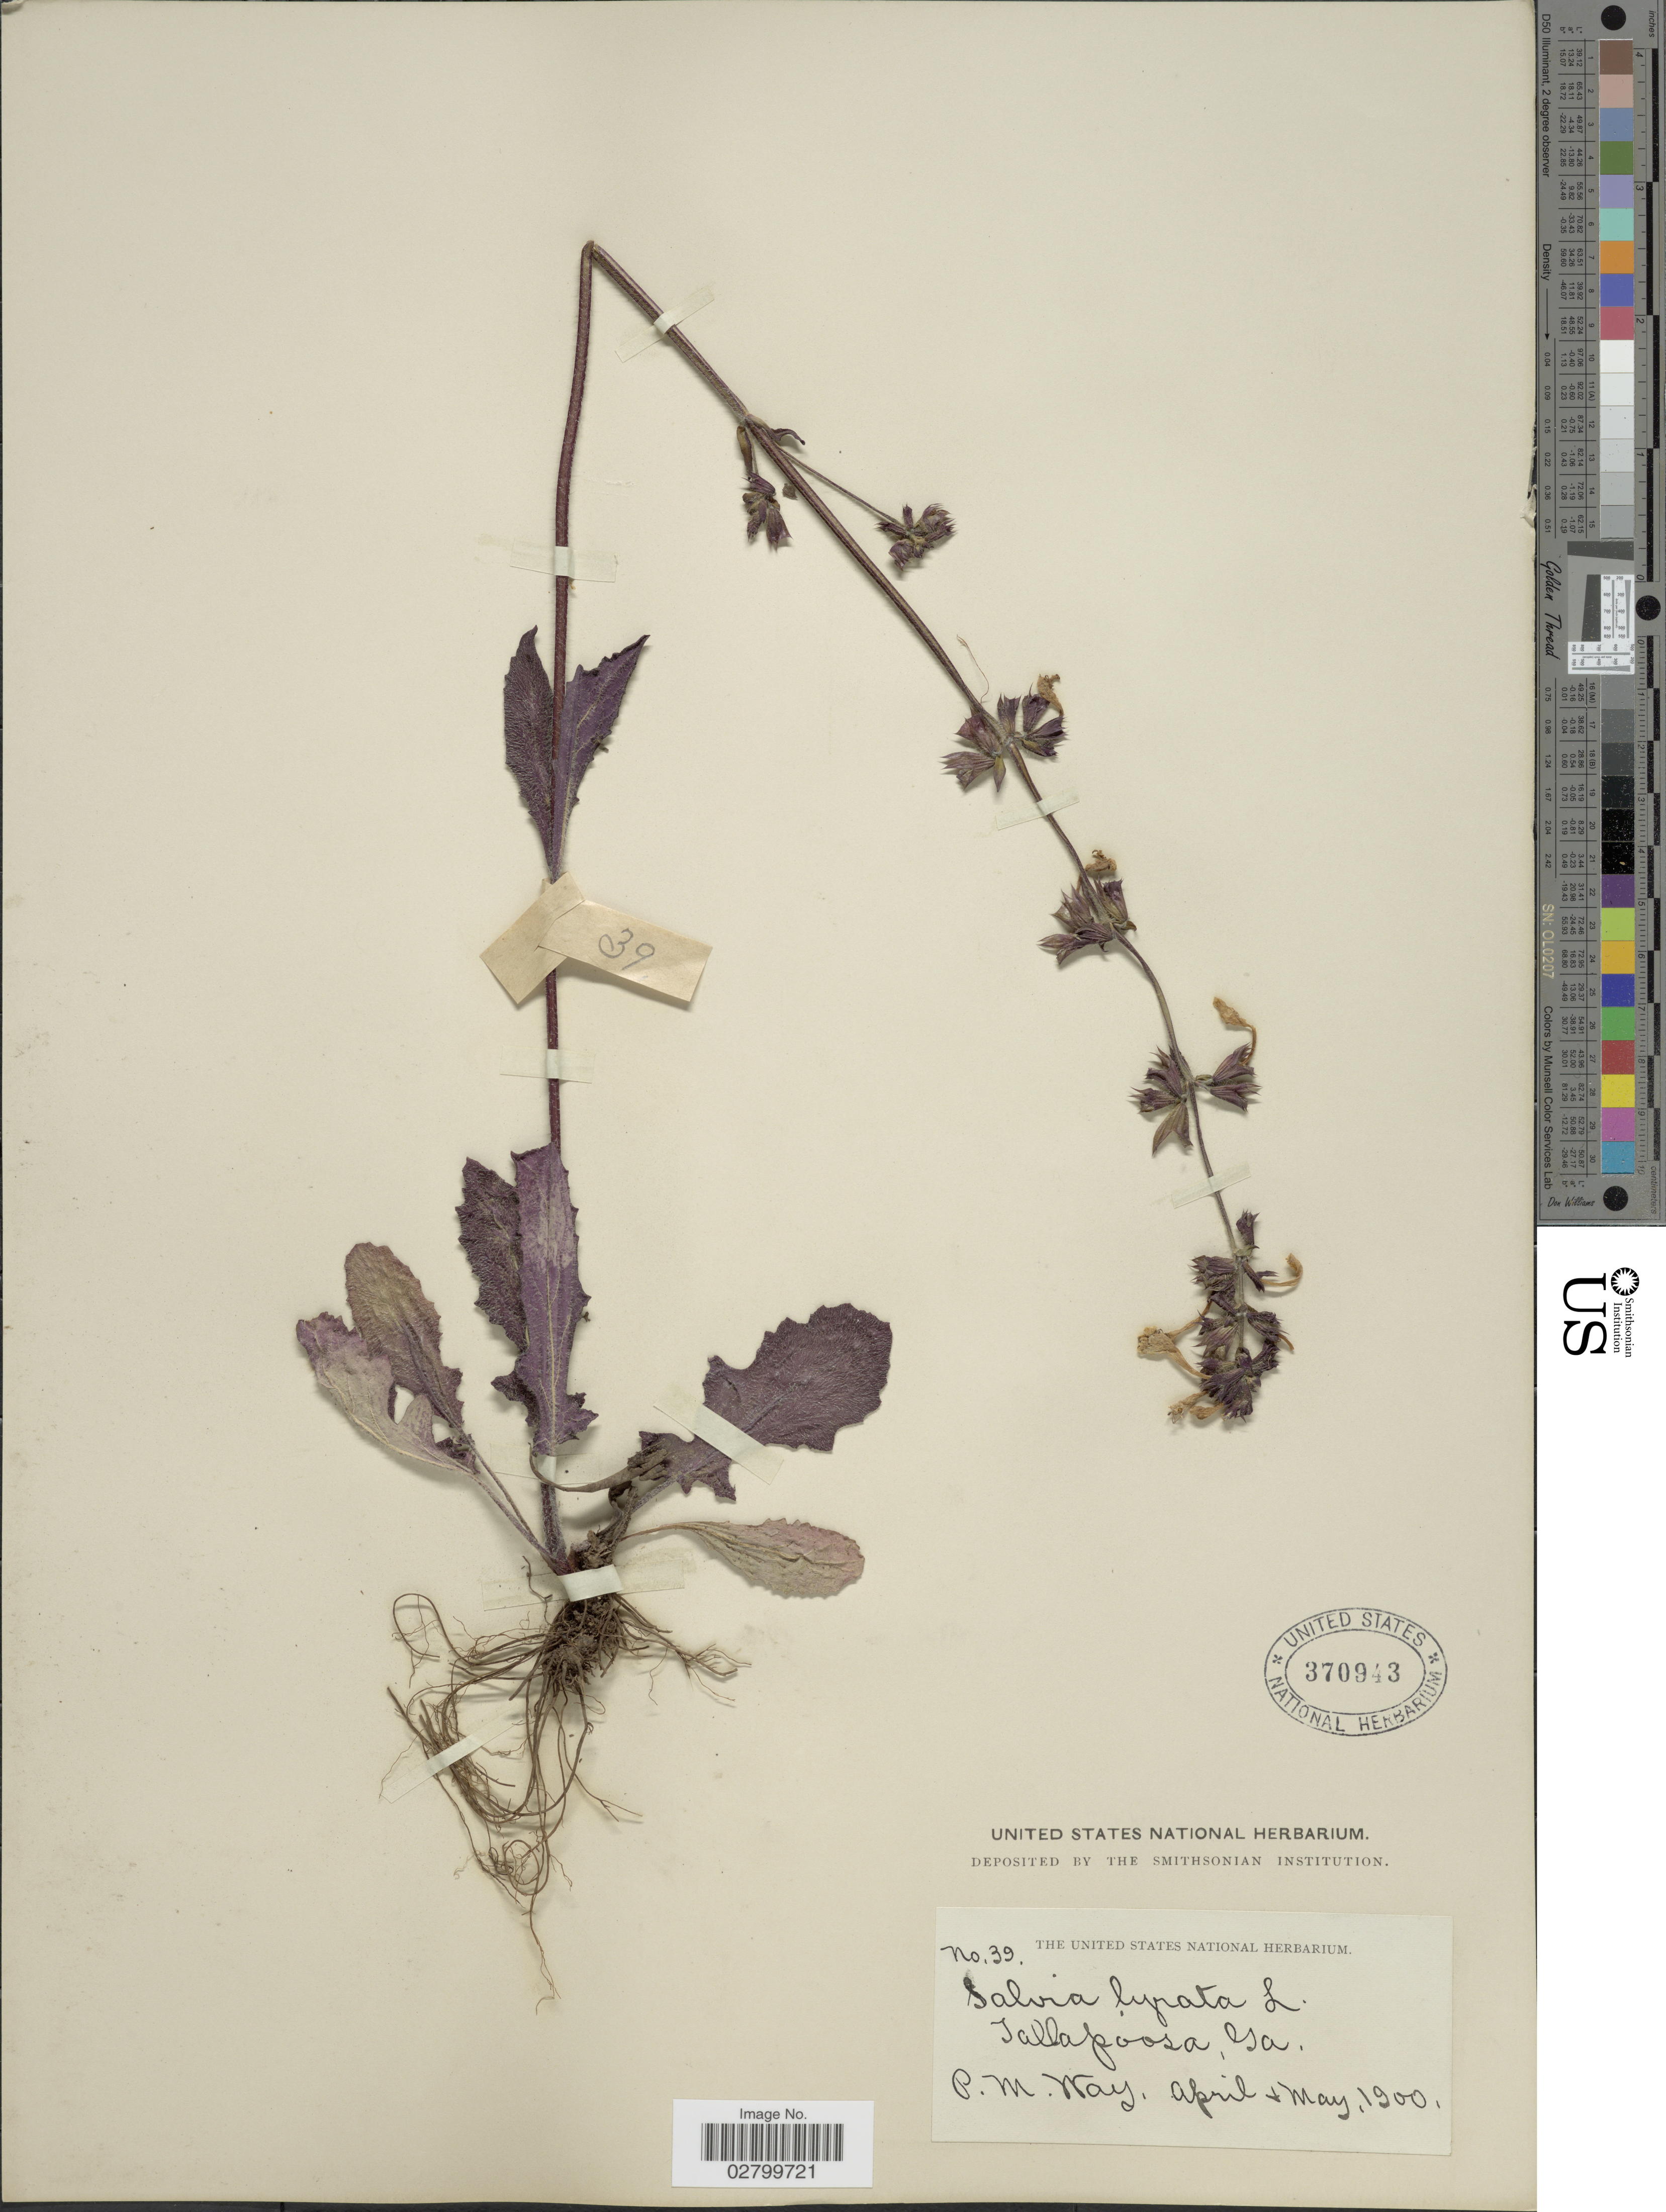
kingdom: Plantae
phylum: Tracheophyta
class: Magnoliopsida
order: Lamiales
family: Lamiaceae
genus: Salvia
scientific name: Salvia lyrata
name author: L.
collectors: P. Way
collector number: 39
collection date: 1900-04/1900-05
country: United States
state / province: Georgia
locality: Tallapoosa, Ga.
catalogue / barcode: US 370943